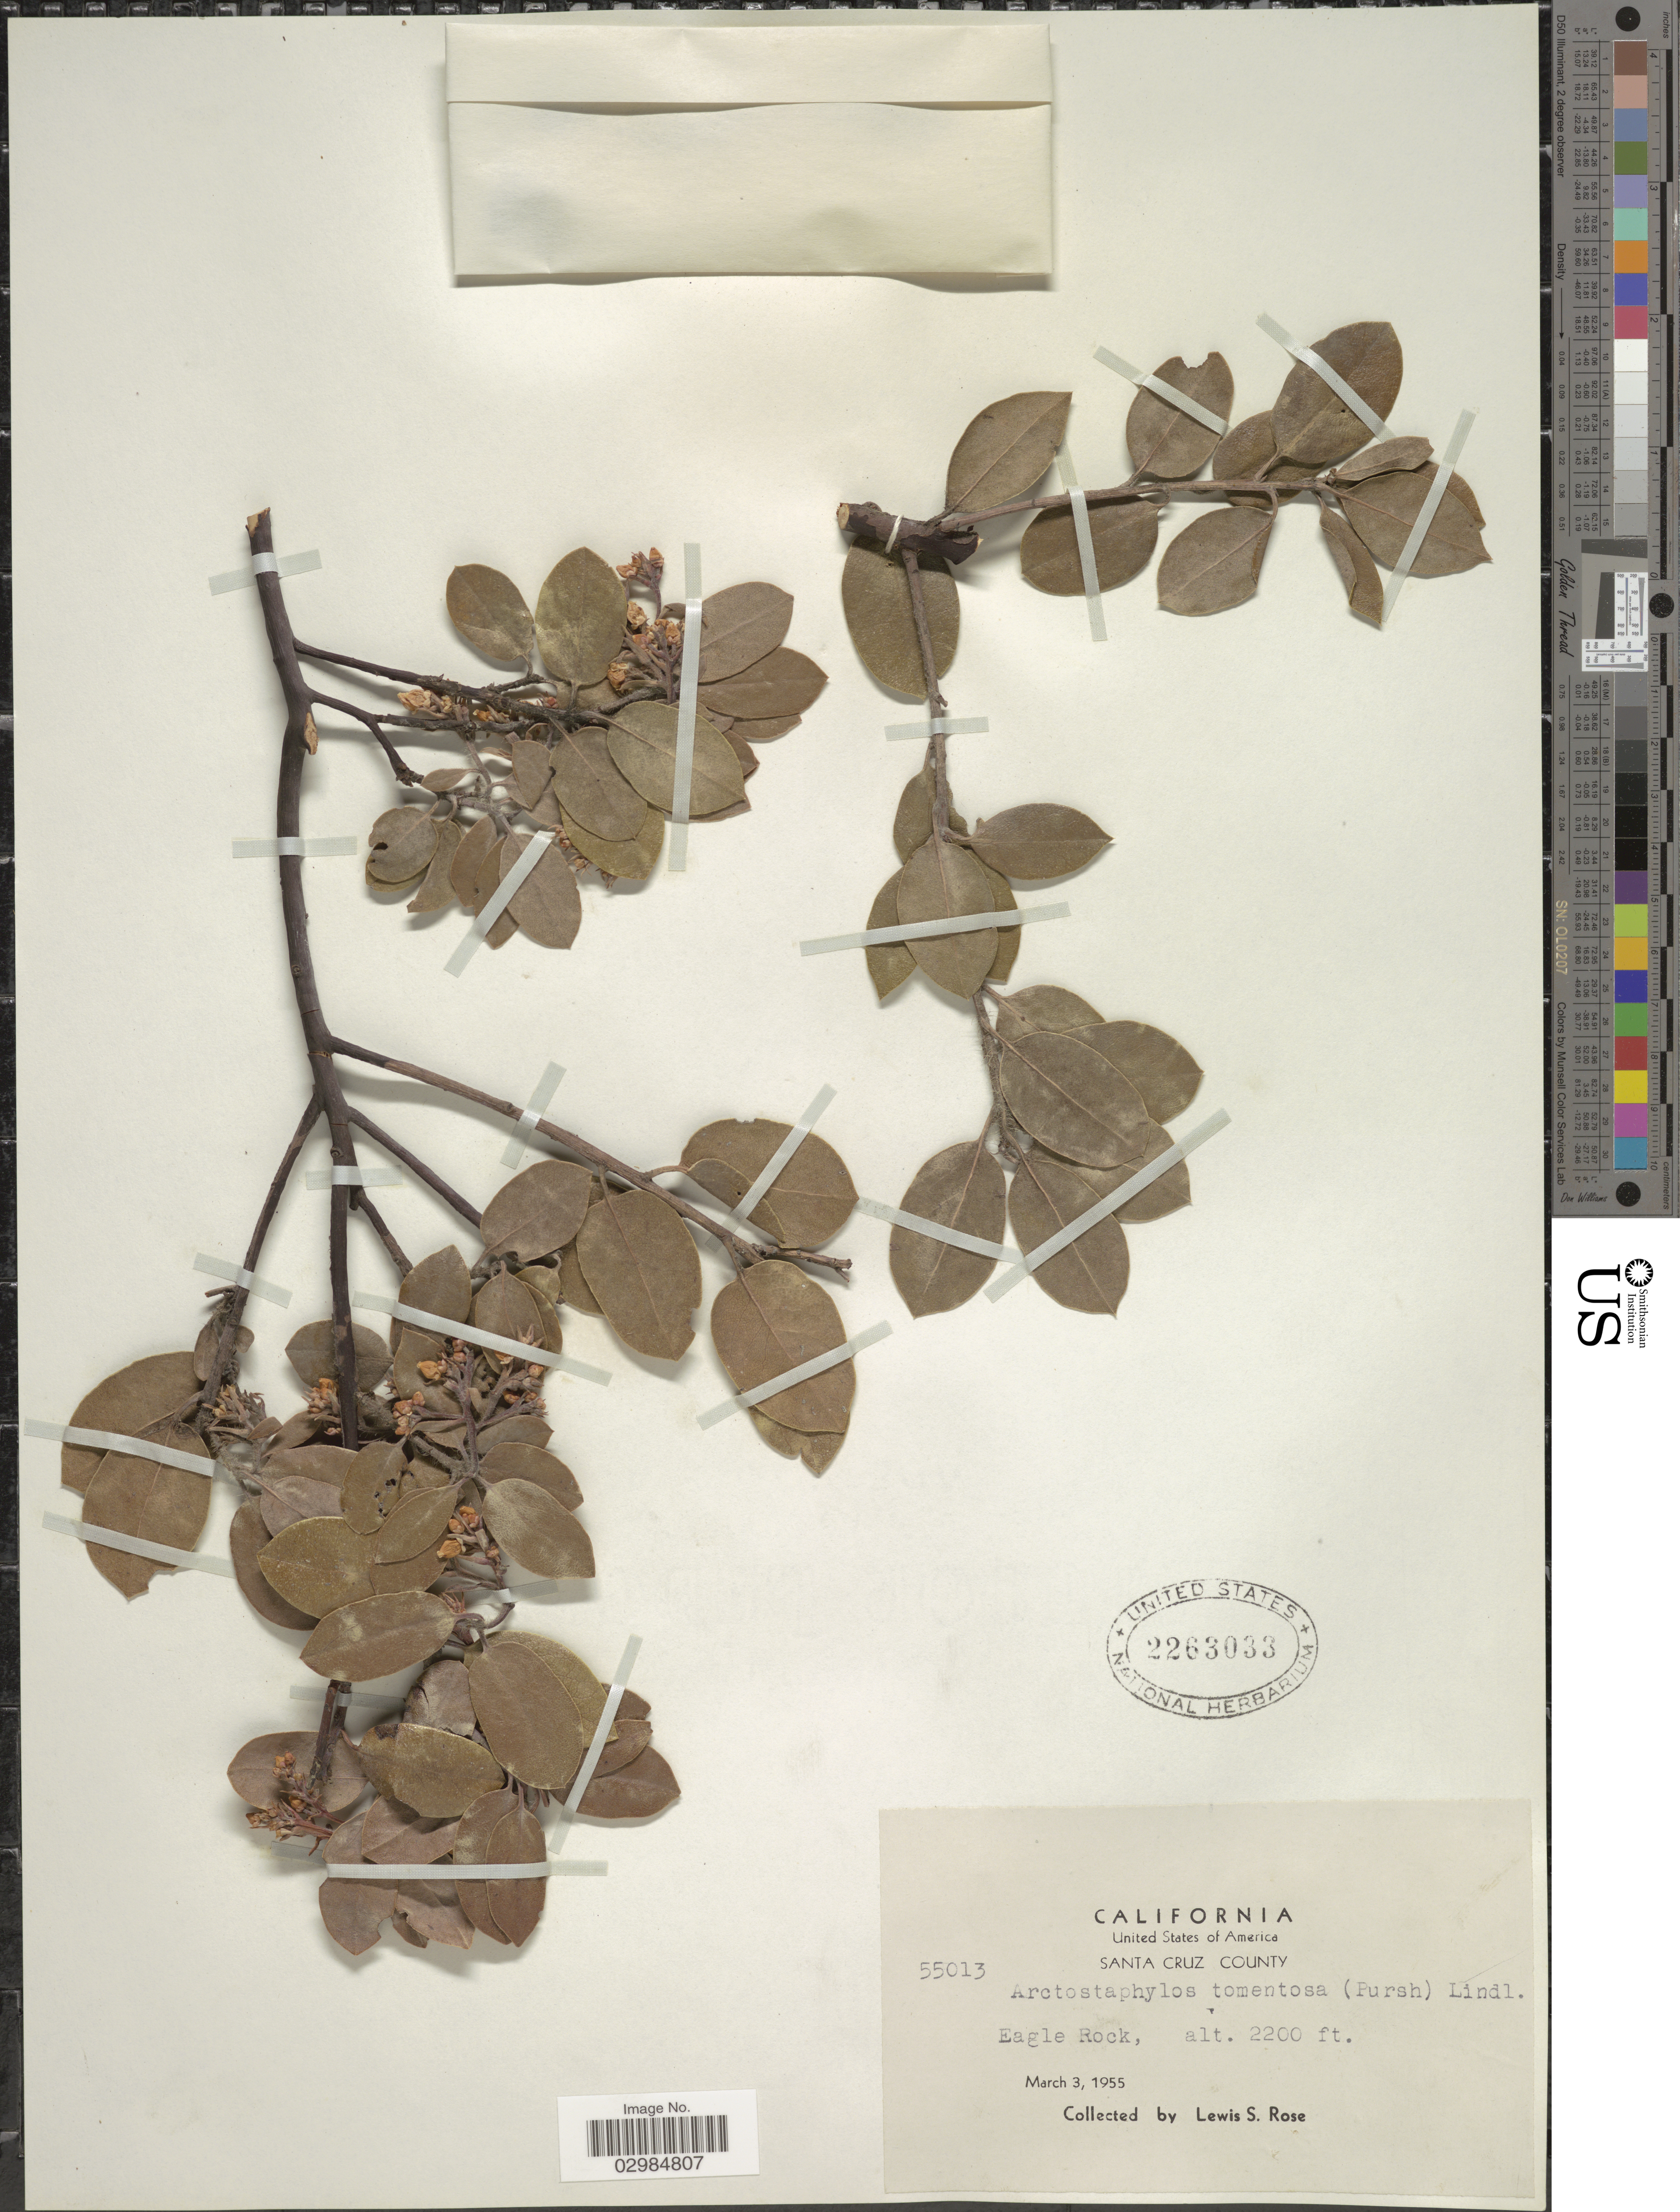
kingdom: Plantae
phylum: Tracheophyta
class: Magnoliopsida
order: Ericales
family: Ericaceae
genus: Arctostaphylos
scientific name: Arctostaphylos tomentosa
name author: (Pursh) Lindl.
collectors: L. S. Rose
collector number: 55013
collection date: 1955-03-03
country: United States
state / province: California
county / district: Santa Cruz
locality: The United States of America. Santa Cruz County. Eagle Rock.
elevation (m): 671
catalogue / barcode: US 2263033